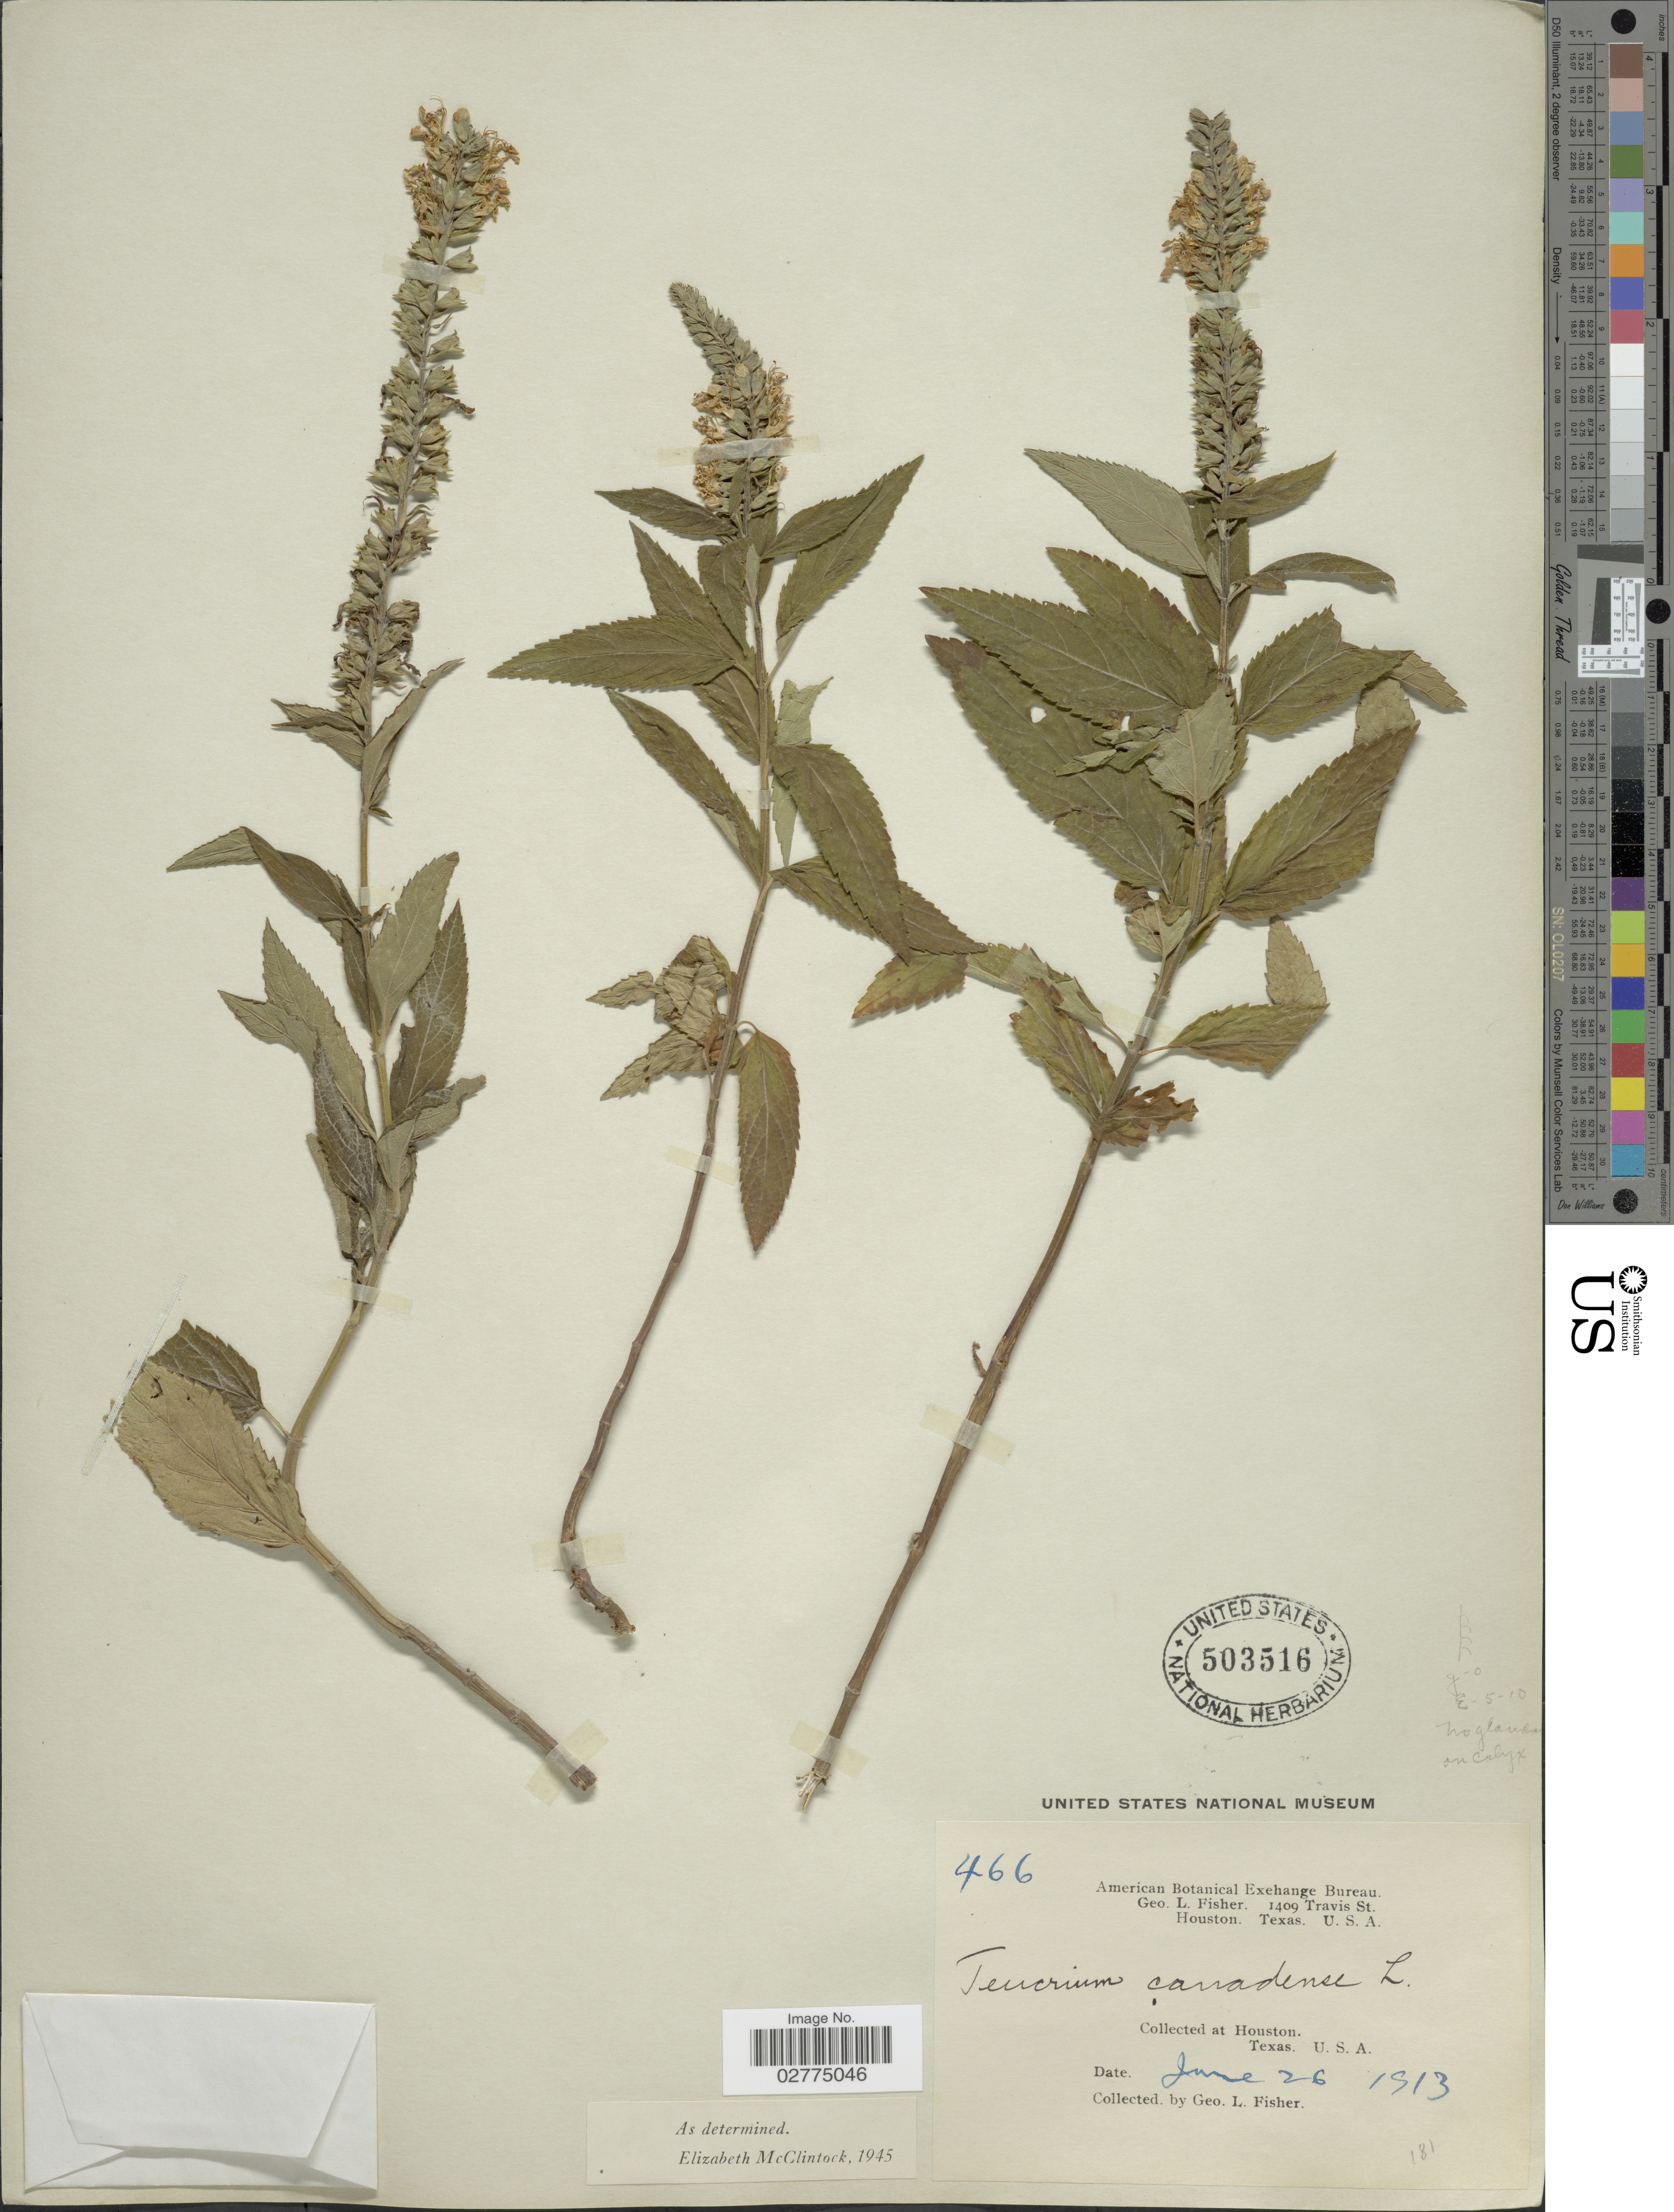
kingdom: Plantae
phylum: Tracheophyta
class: Magnoliopsida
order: Lamiales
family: Lamiaceae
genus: Teucrium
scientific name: Teucrium canadense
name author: L.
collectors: G. L. Fisher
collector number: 466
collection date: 1913-06-26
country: United States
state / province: Texas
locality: Houston.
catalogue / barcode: US 503516